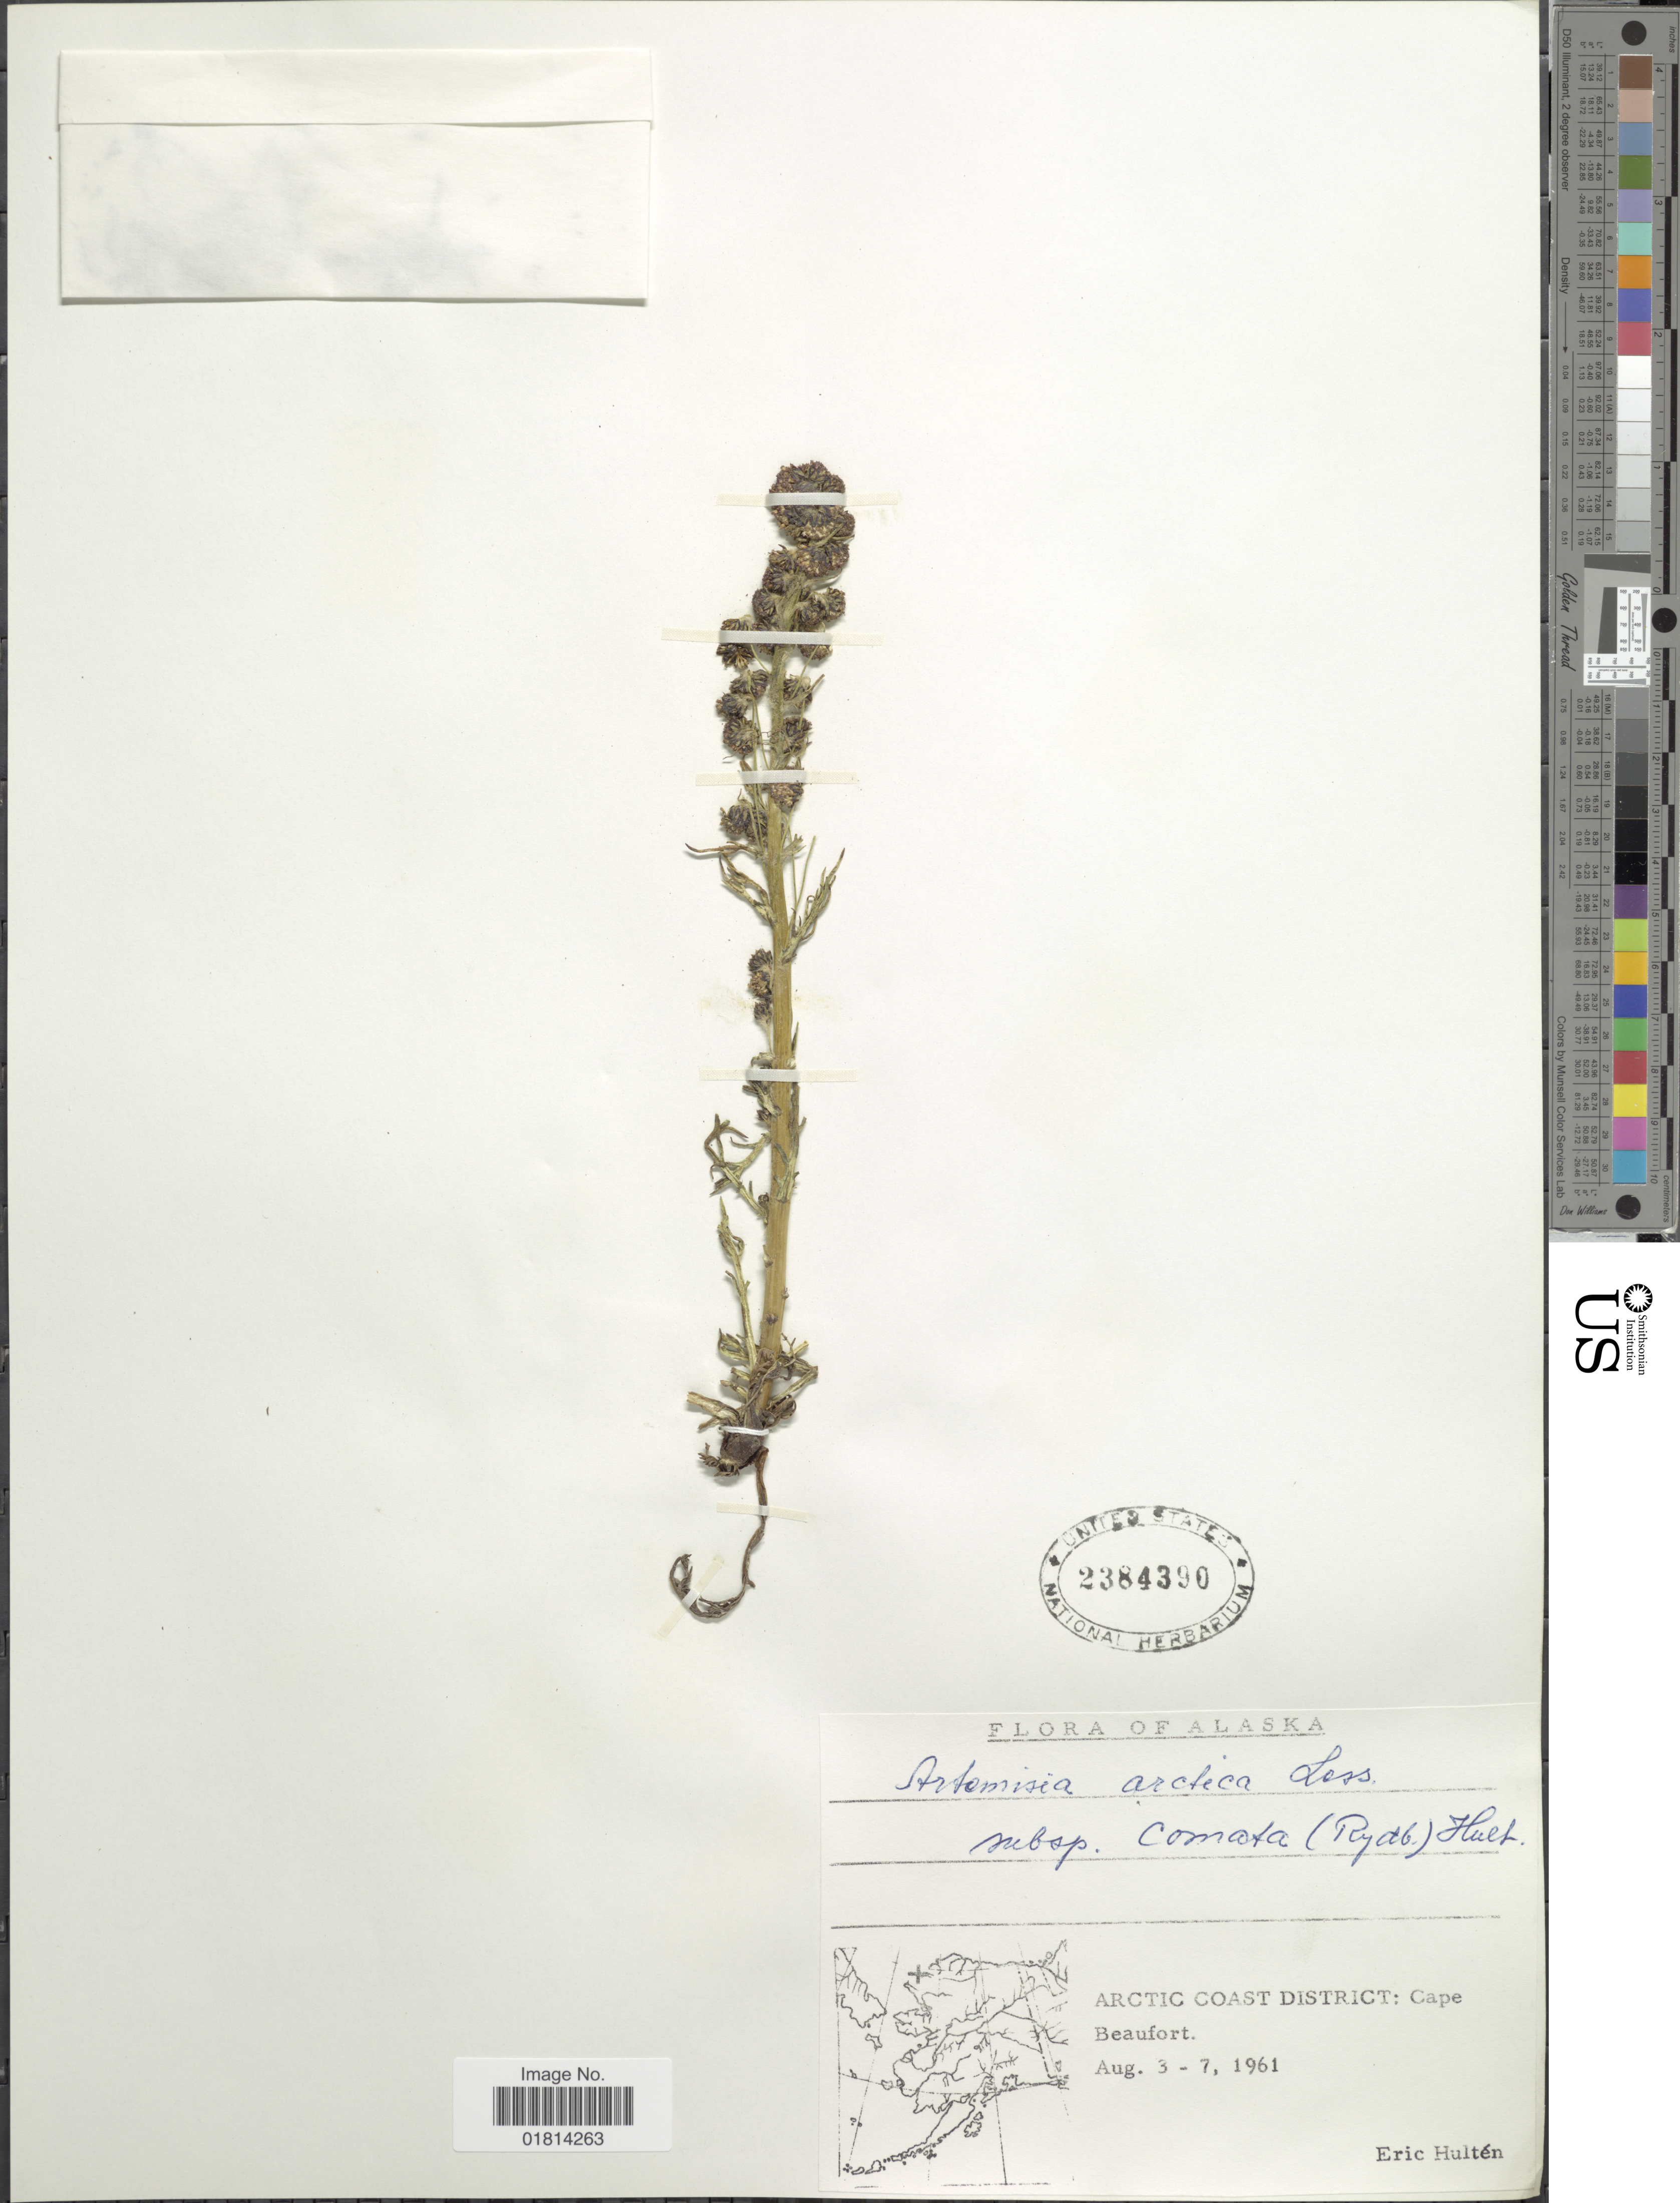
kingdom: Plantae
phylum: Tracheophyta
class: Magnoliopsida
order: Asterales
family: Asteraceae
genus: Artemisia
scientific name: Artemisia arctica subsp. comata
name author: (Rydb.) Hultén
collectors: E. G. Hultén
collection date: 1961-08-03/1961-08-07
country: United States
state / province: Alaska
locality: Arctic Coast Disrtict: Cape Beaufort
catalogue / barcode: US 2384390